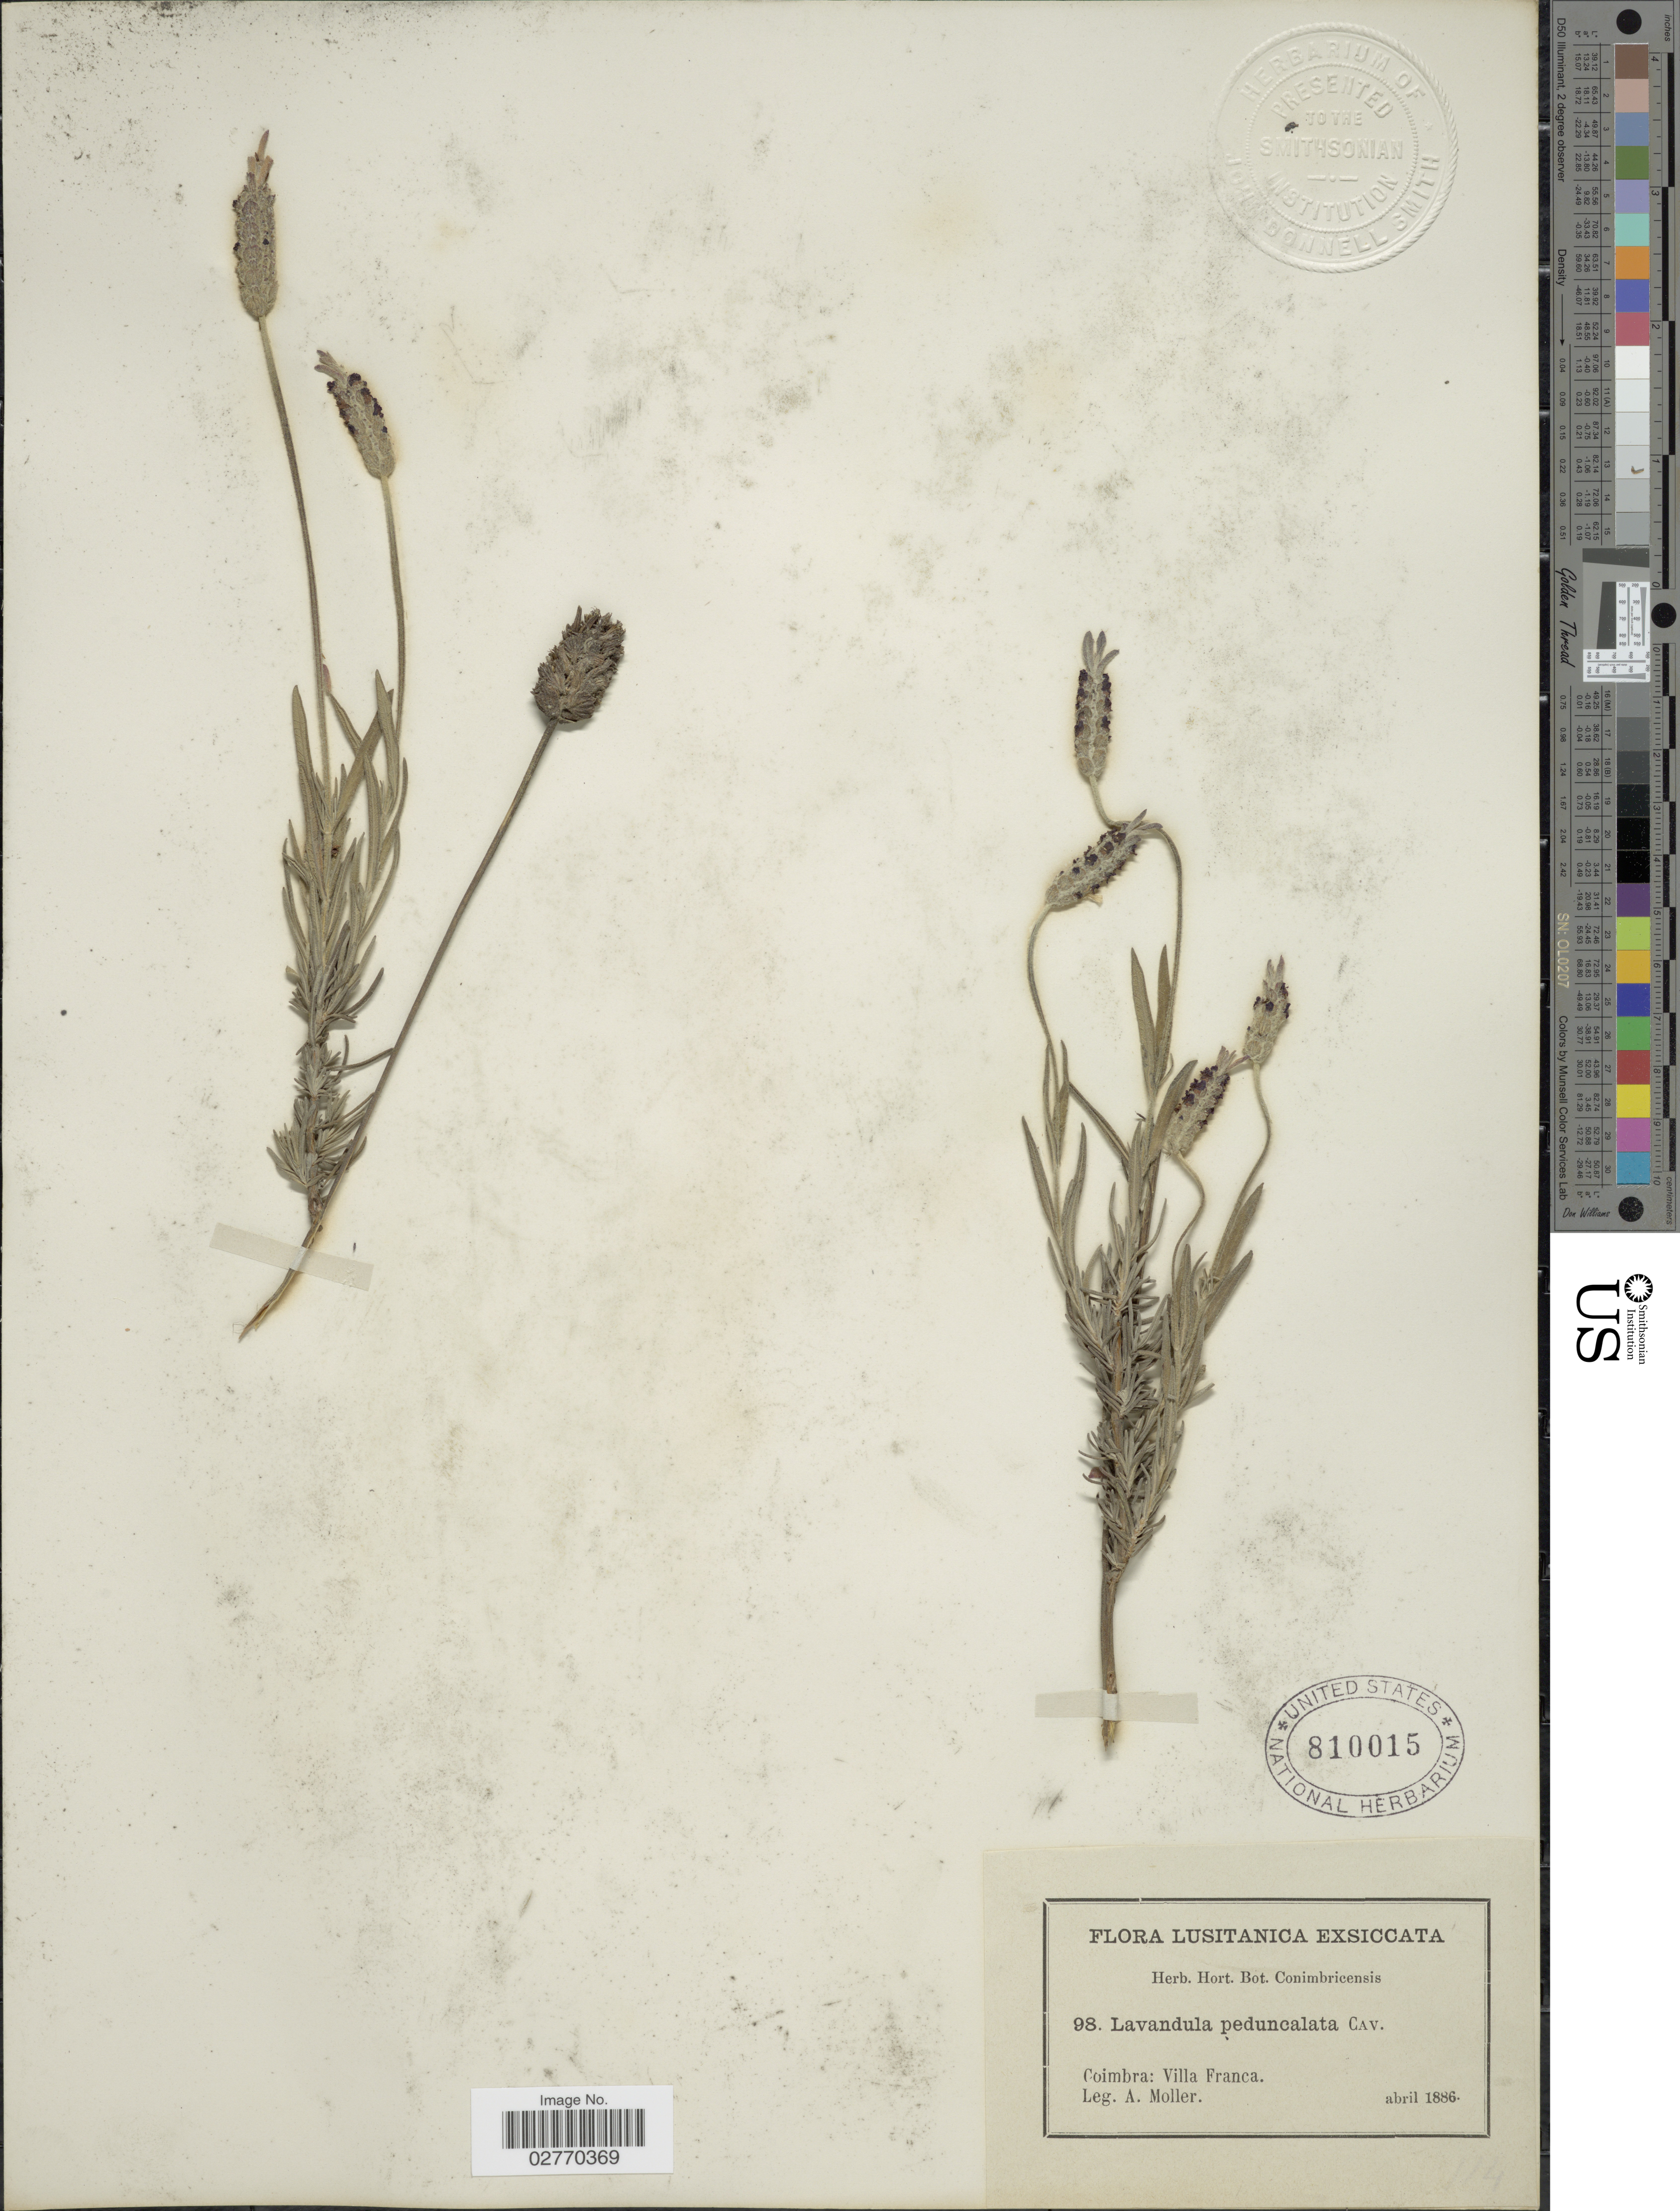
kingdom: Plantae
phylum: Tracheophyta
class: Magnoliopsida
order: Lamiales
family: Lamiaceae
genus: Lavandula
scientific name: Lavandula pedunculata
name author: (Mill.) Cav.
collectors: A. Moller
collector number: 98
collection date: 1886-04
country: Portugal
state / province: Coimbra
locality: Lusitanica. Villa Franca.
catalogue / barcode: US 810015